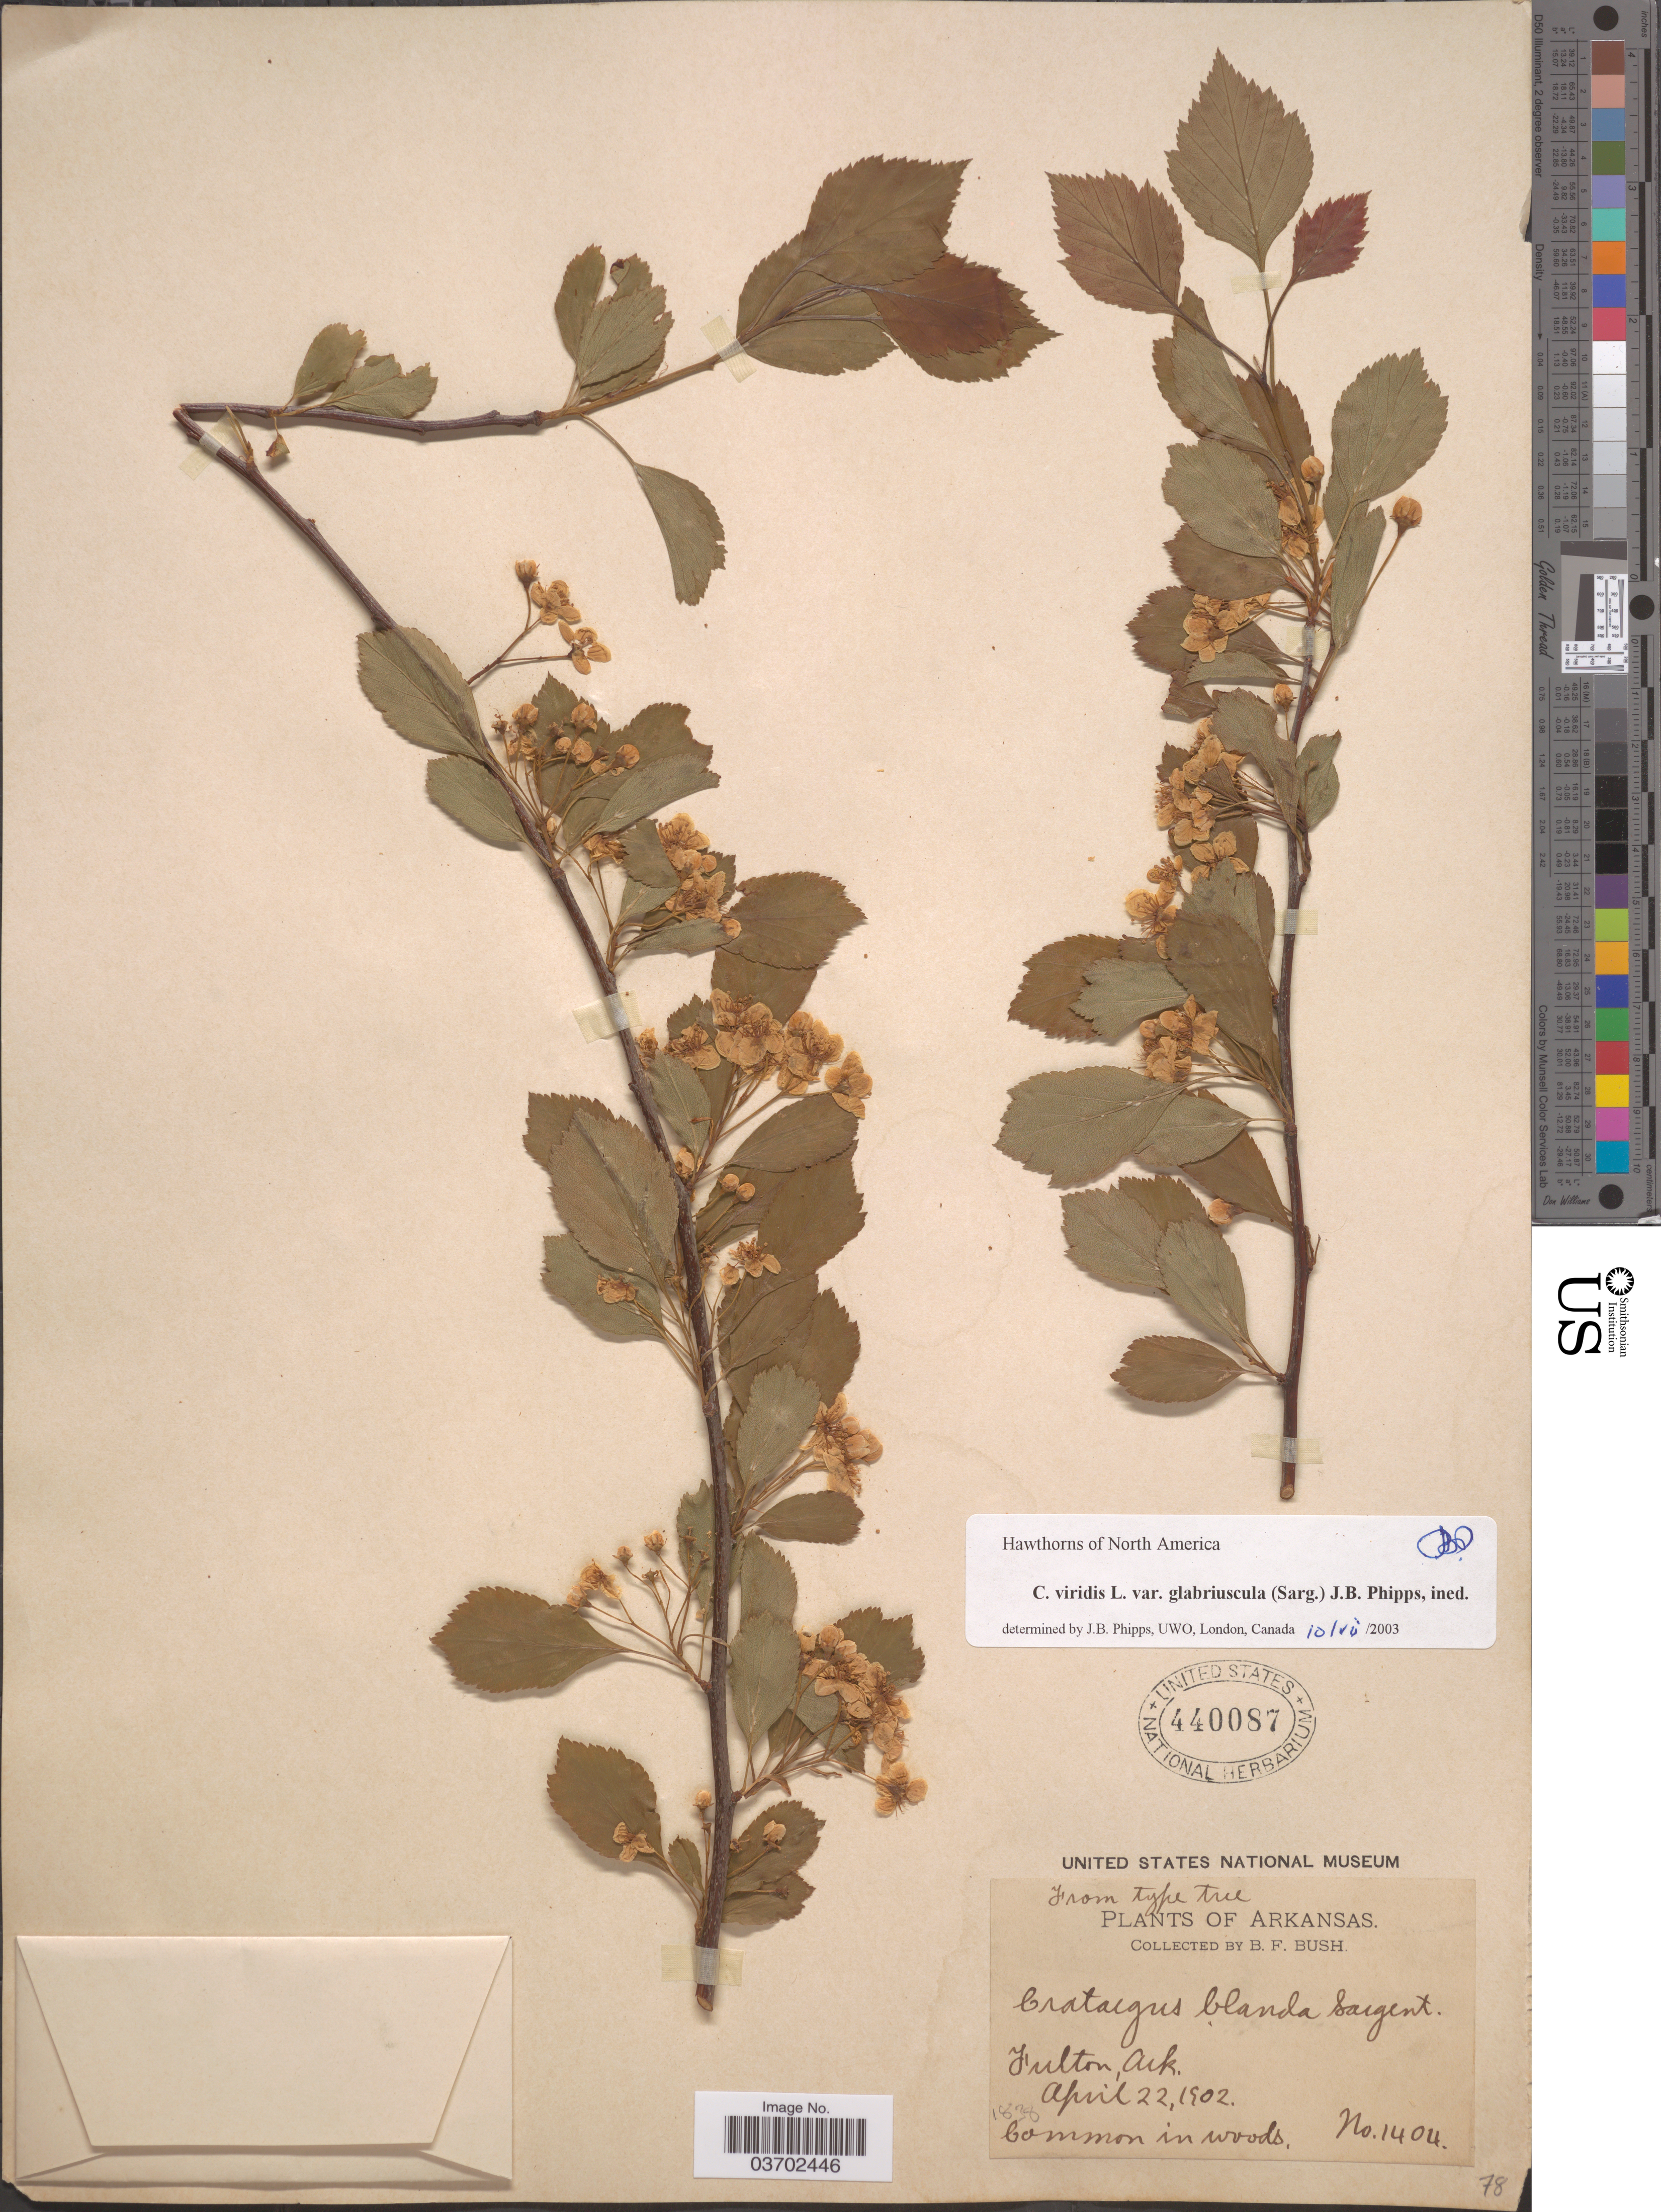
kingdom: Plantae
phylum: Tracheophyta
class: Magnoliopsida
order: Rosales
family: Rosaceae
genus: Crataegus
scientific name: Crataegus viridis var. glabriuscula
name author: (Sarg.) J.B. Phipps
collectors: B. F. Bush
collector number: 1404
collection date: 1902-04-22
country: United States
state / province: Arkansas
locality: Fulton.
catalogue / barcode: US 440087